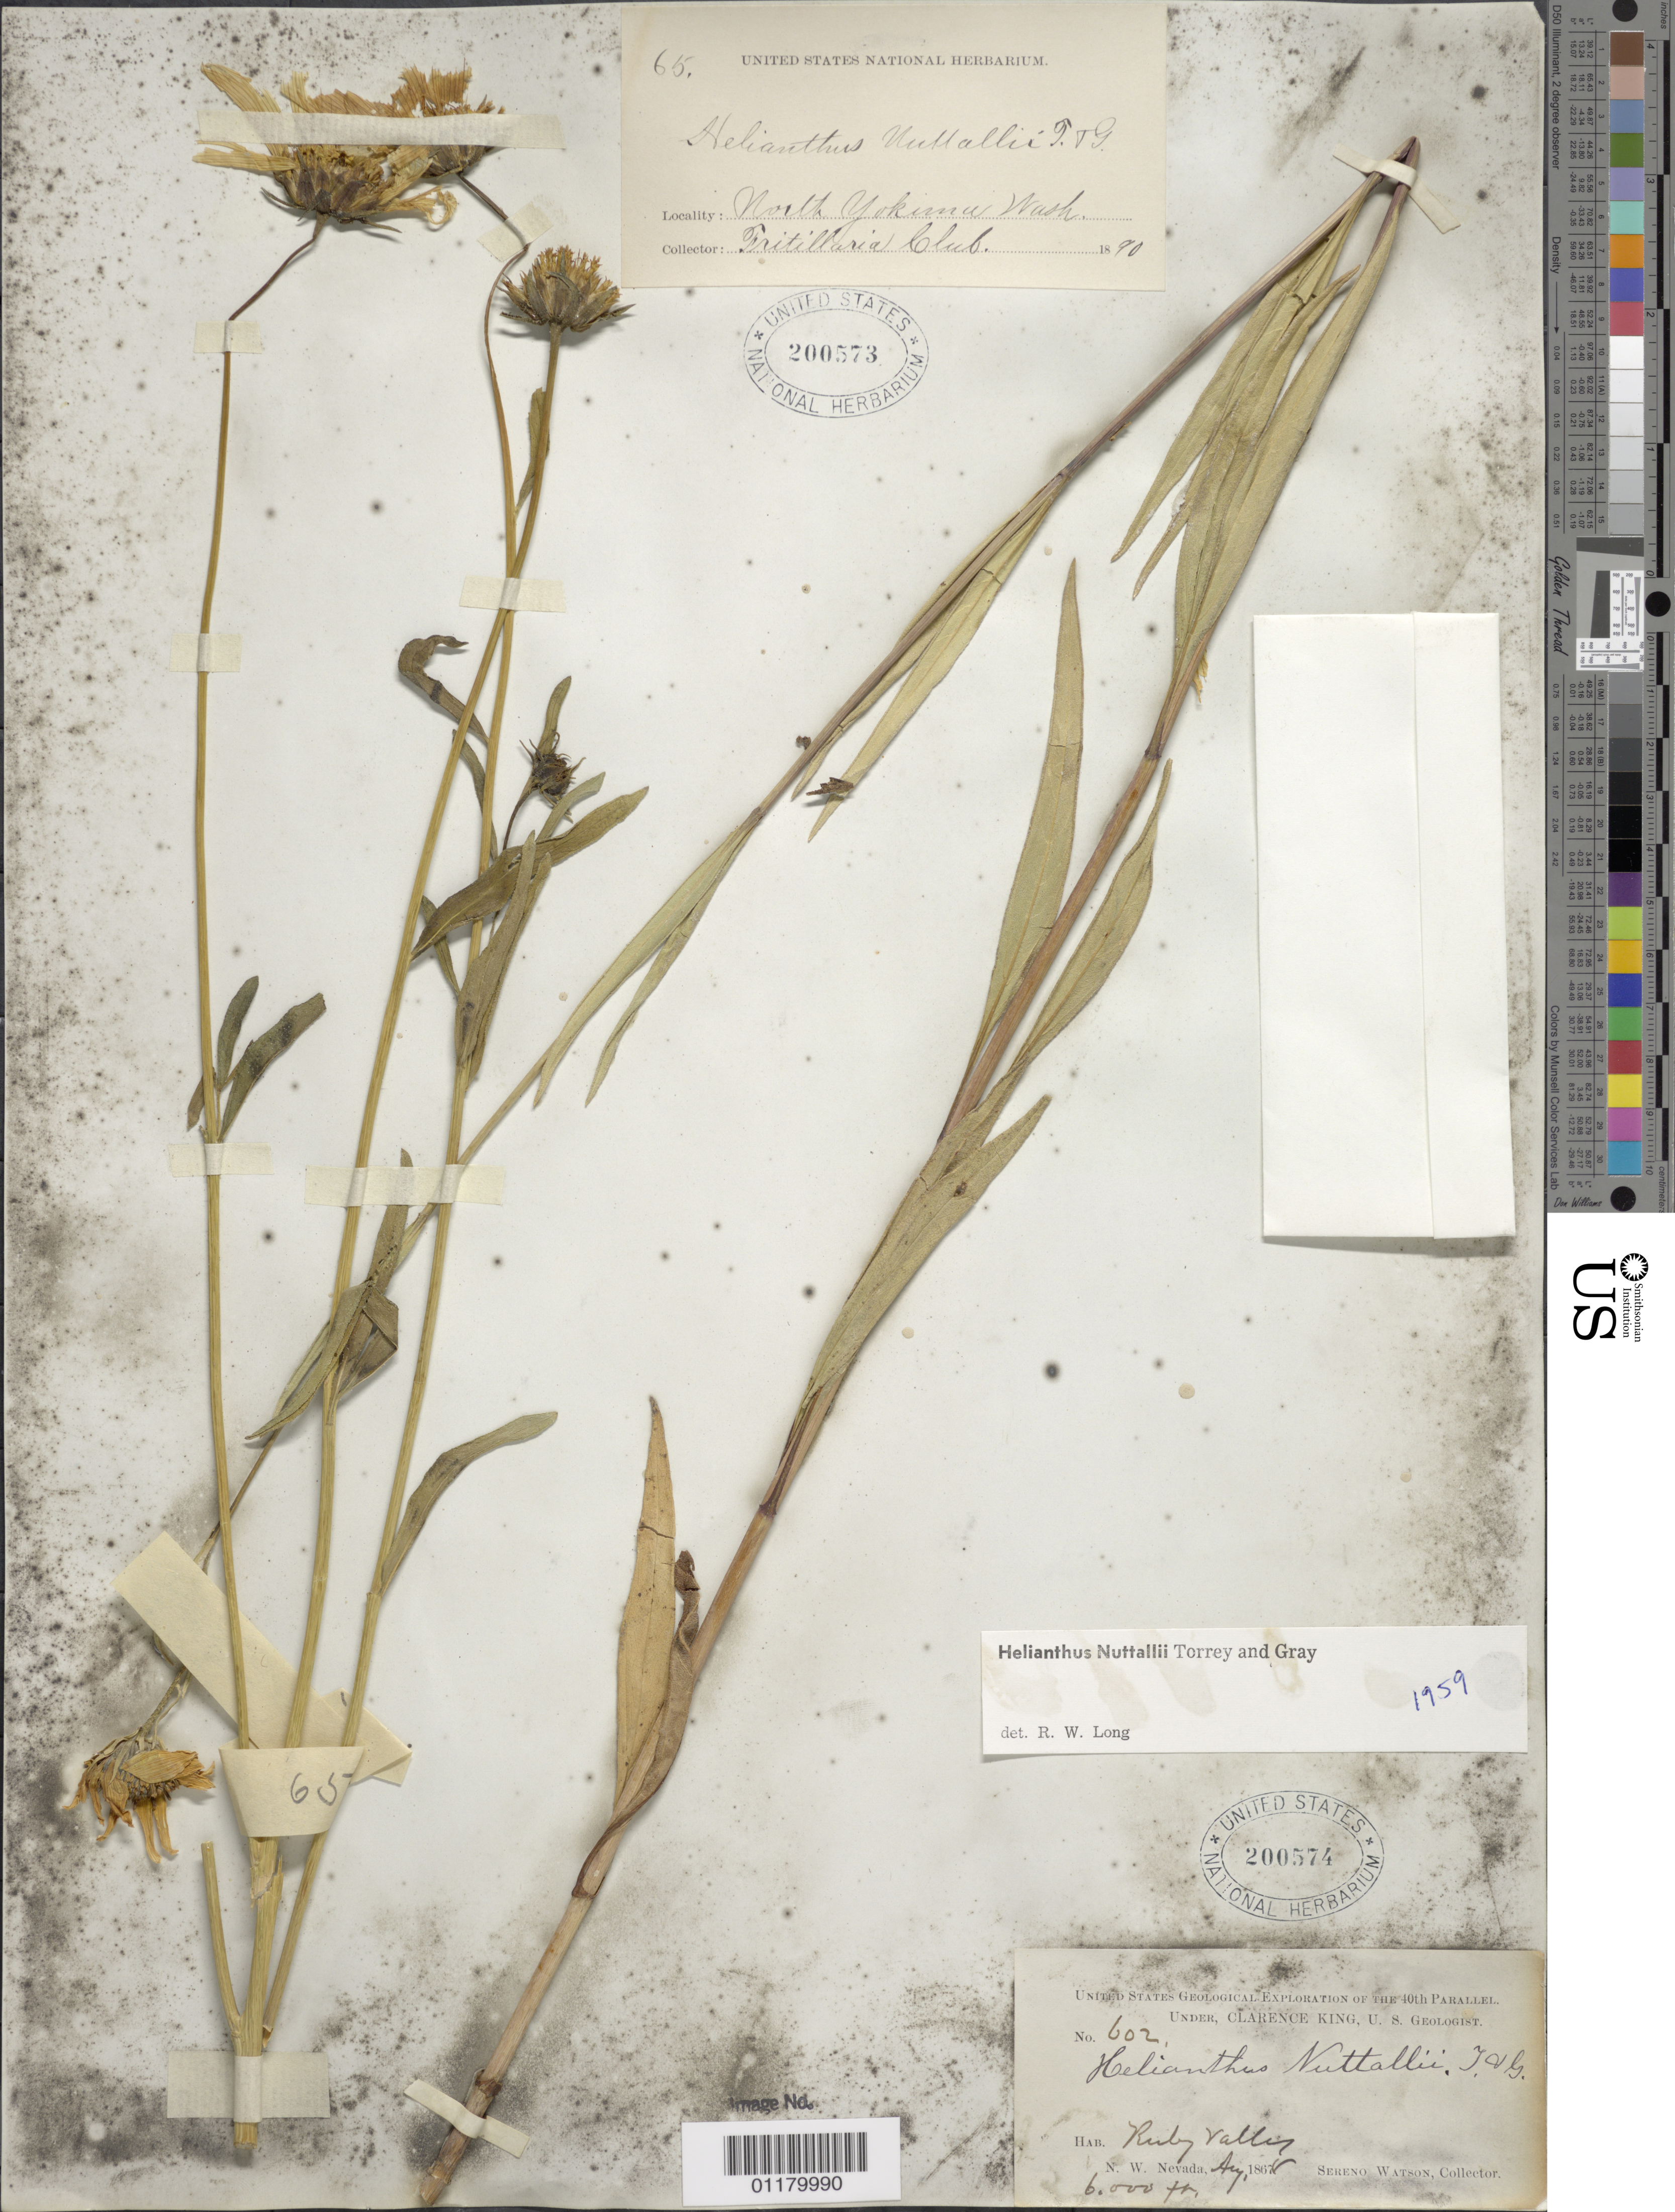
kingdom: Plantae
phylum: Tracheophyta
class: Magnoliopsida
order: Asterales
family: Asteraceae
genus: Helianthus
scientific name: Helianthus nuttallii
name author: Torr. & A. Gray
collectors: S. Watson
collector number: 602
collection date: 1868-08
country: United States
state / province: Nevada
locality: Ruby Valley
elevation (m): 1829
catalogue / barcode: US 200574